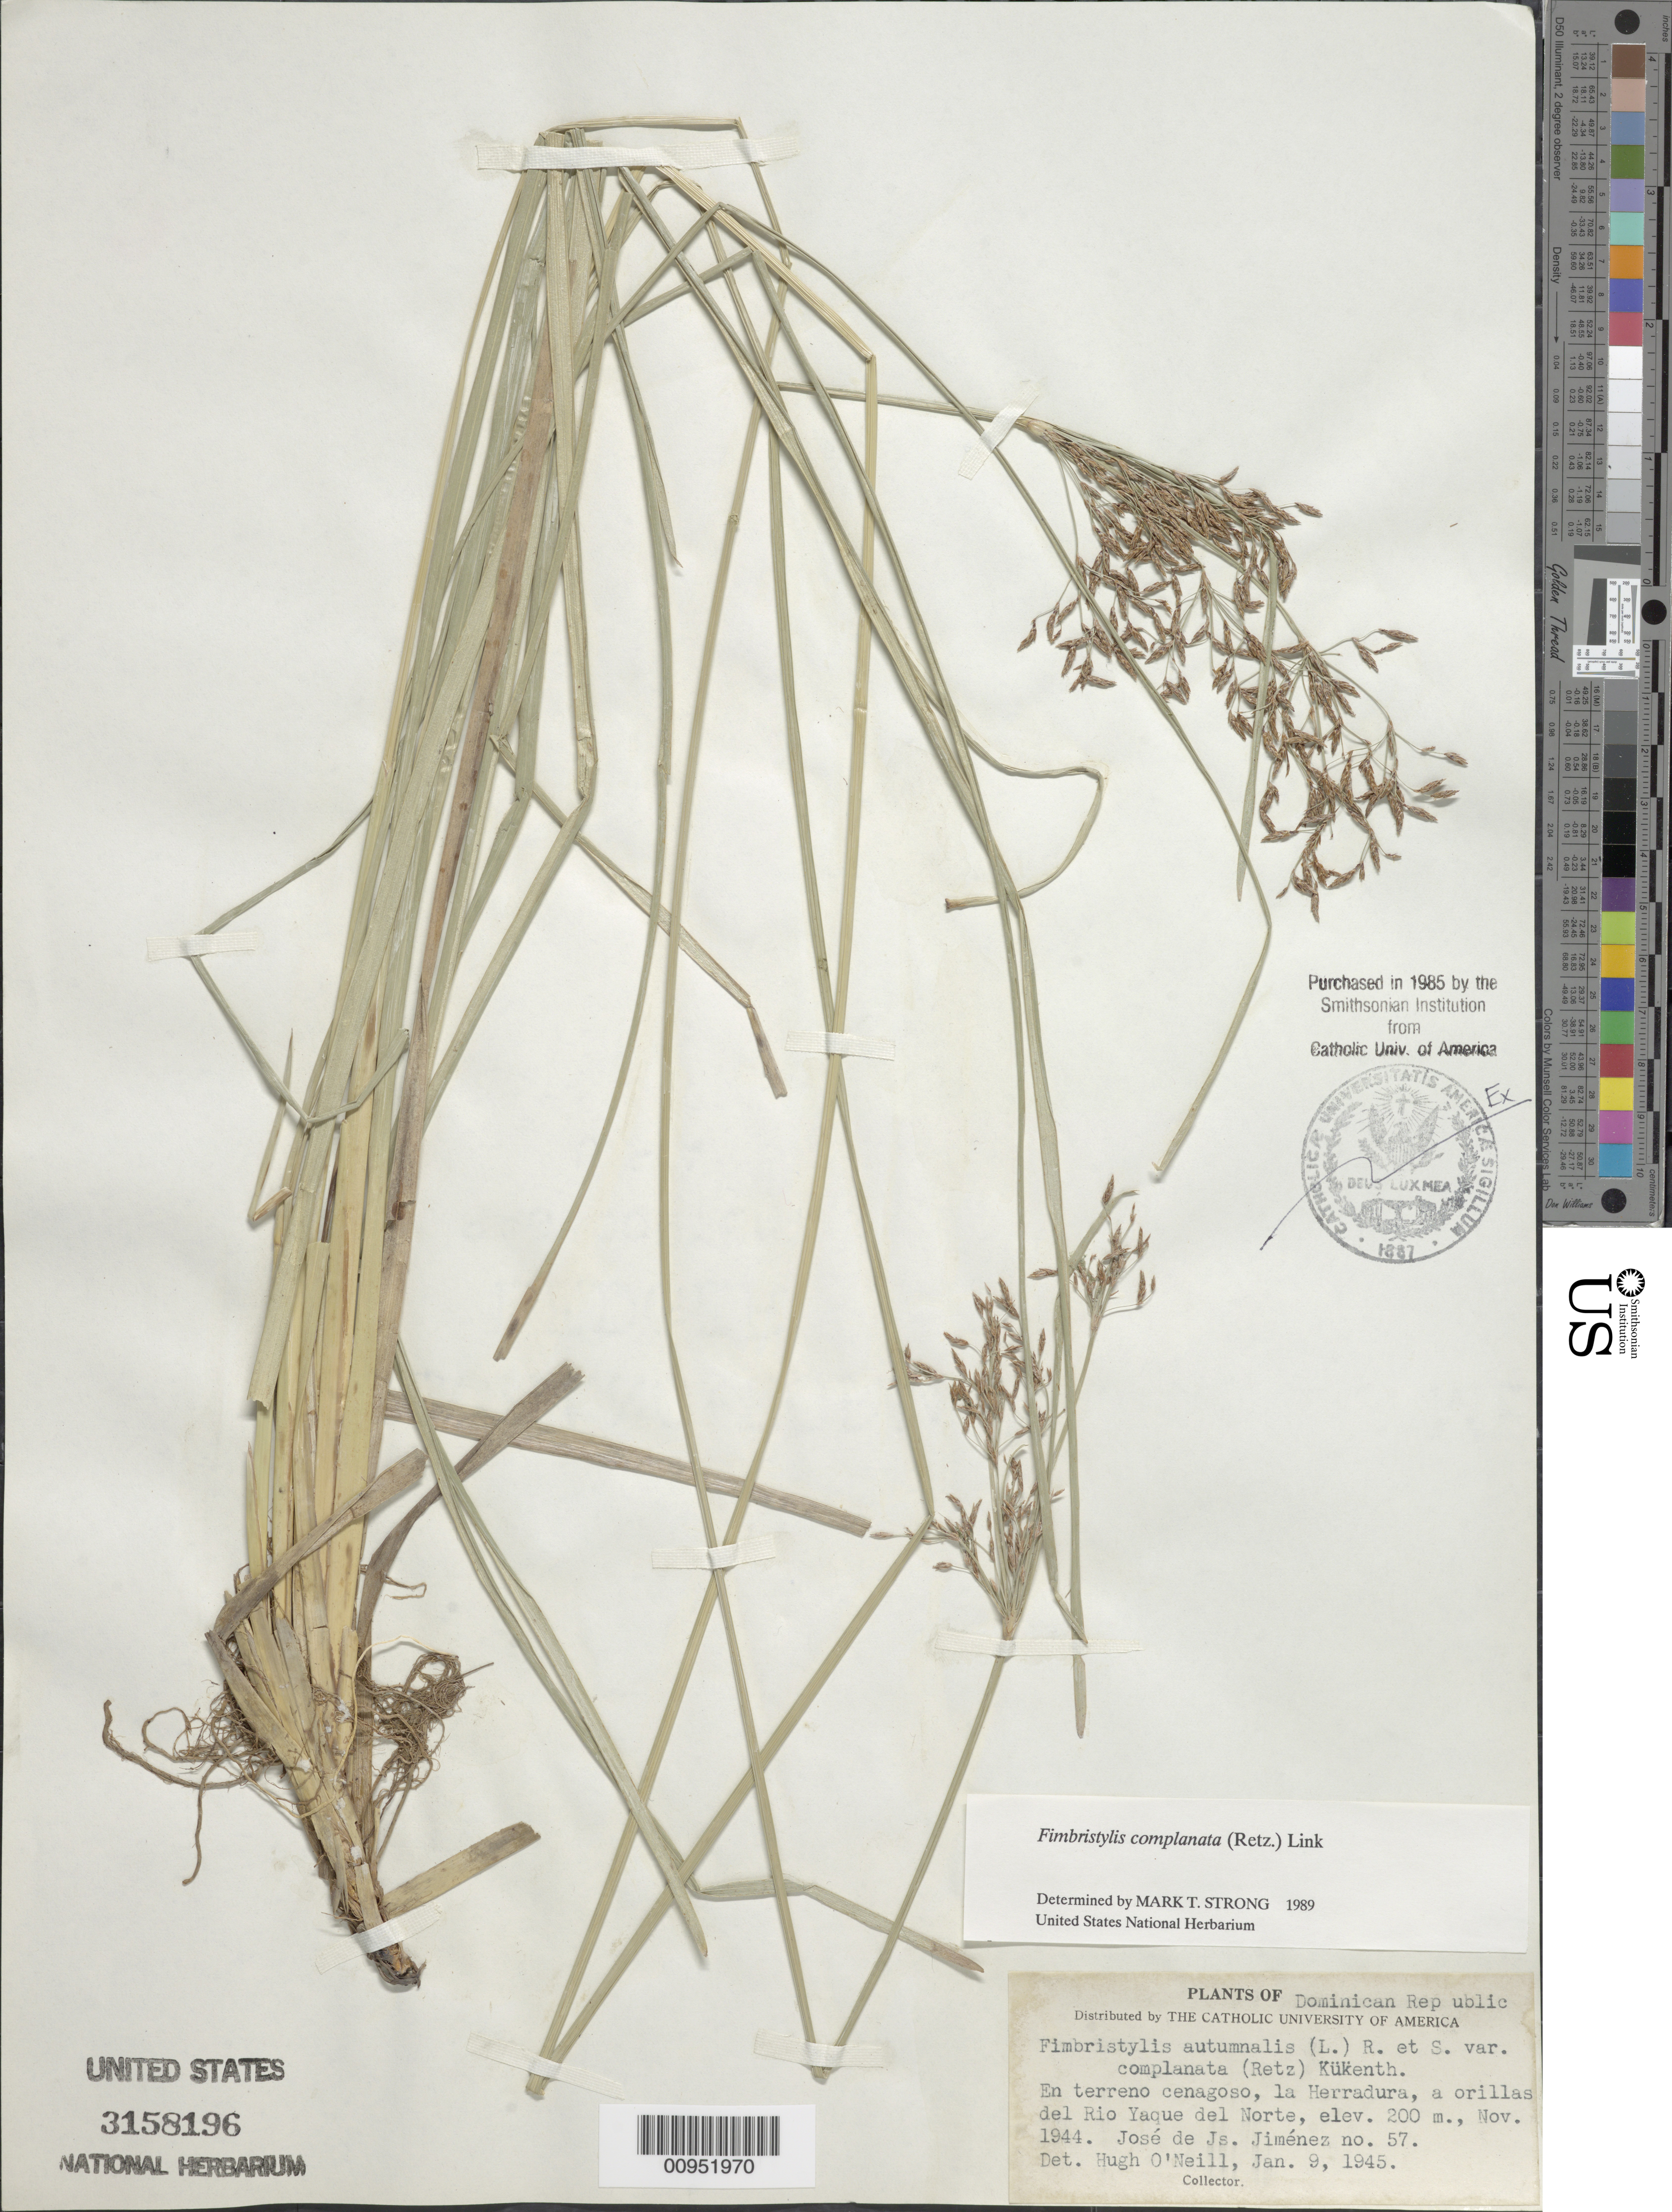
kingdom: Plantae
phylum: Tracheophyta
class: Liliopsida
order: Poales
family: Cyperaceae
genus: Fimbristylis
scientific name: Fimbristylis complanata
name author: (Retz.) Link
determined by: Strong, M. T., (US), Smithsonian Institution - National Museum of Natural History (UNITED STATES)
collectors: J. J. Jiménez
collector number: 57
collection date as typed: Nov 1944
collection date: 1944-11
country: Dominican Republic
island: Hispaniola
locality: la Herradura, a orillas del Rio Yaque del Norte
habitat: En terreno cenagoso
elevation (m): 200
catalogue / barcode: US 3158196